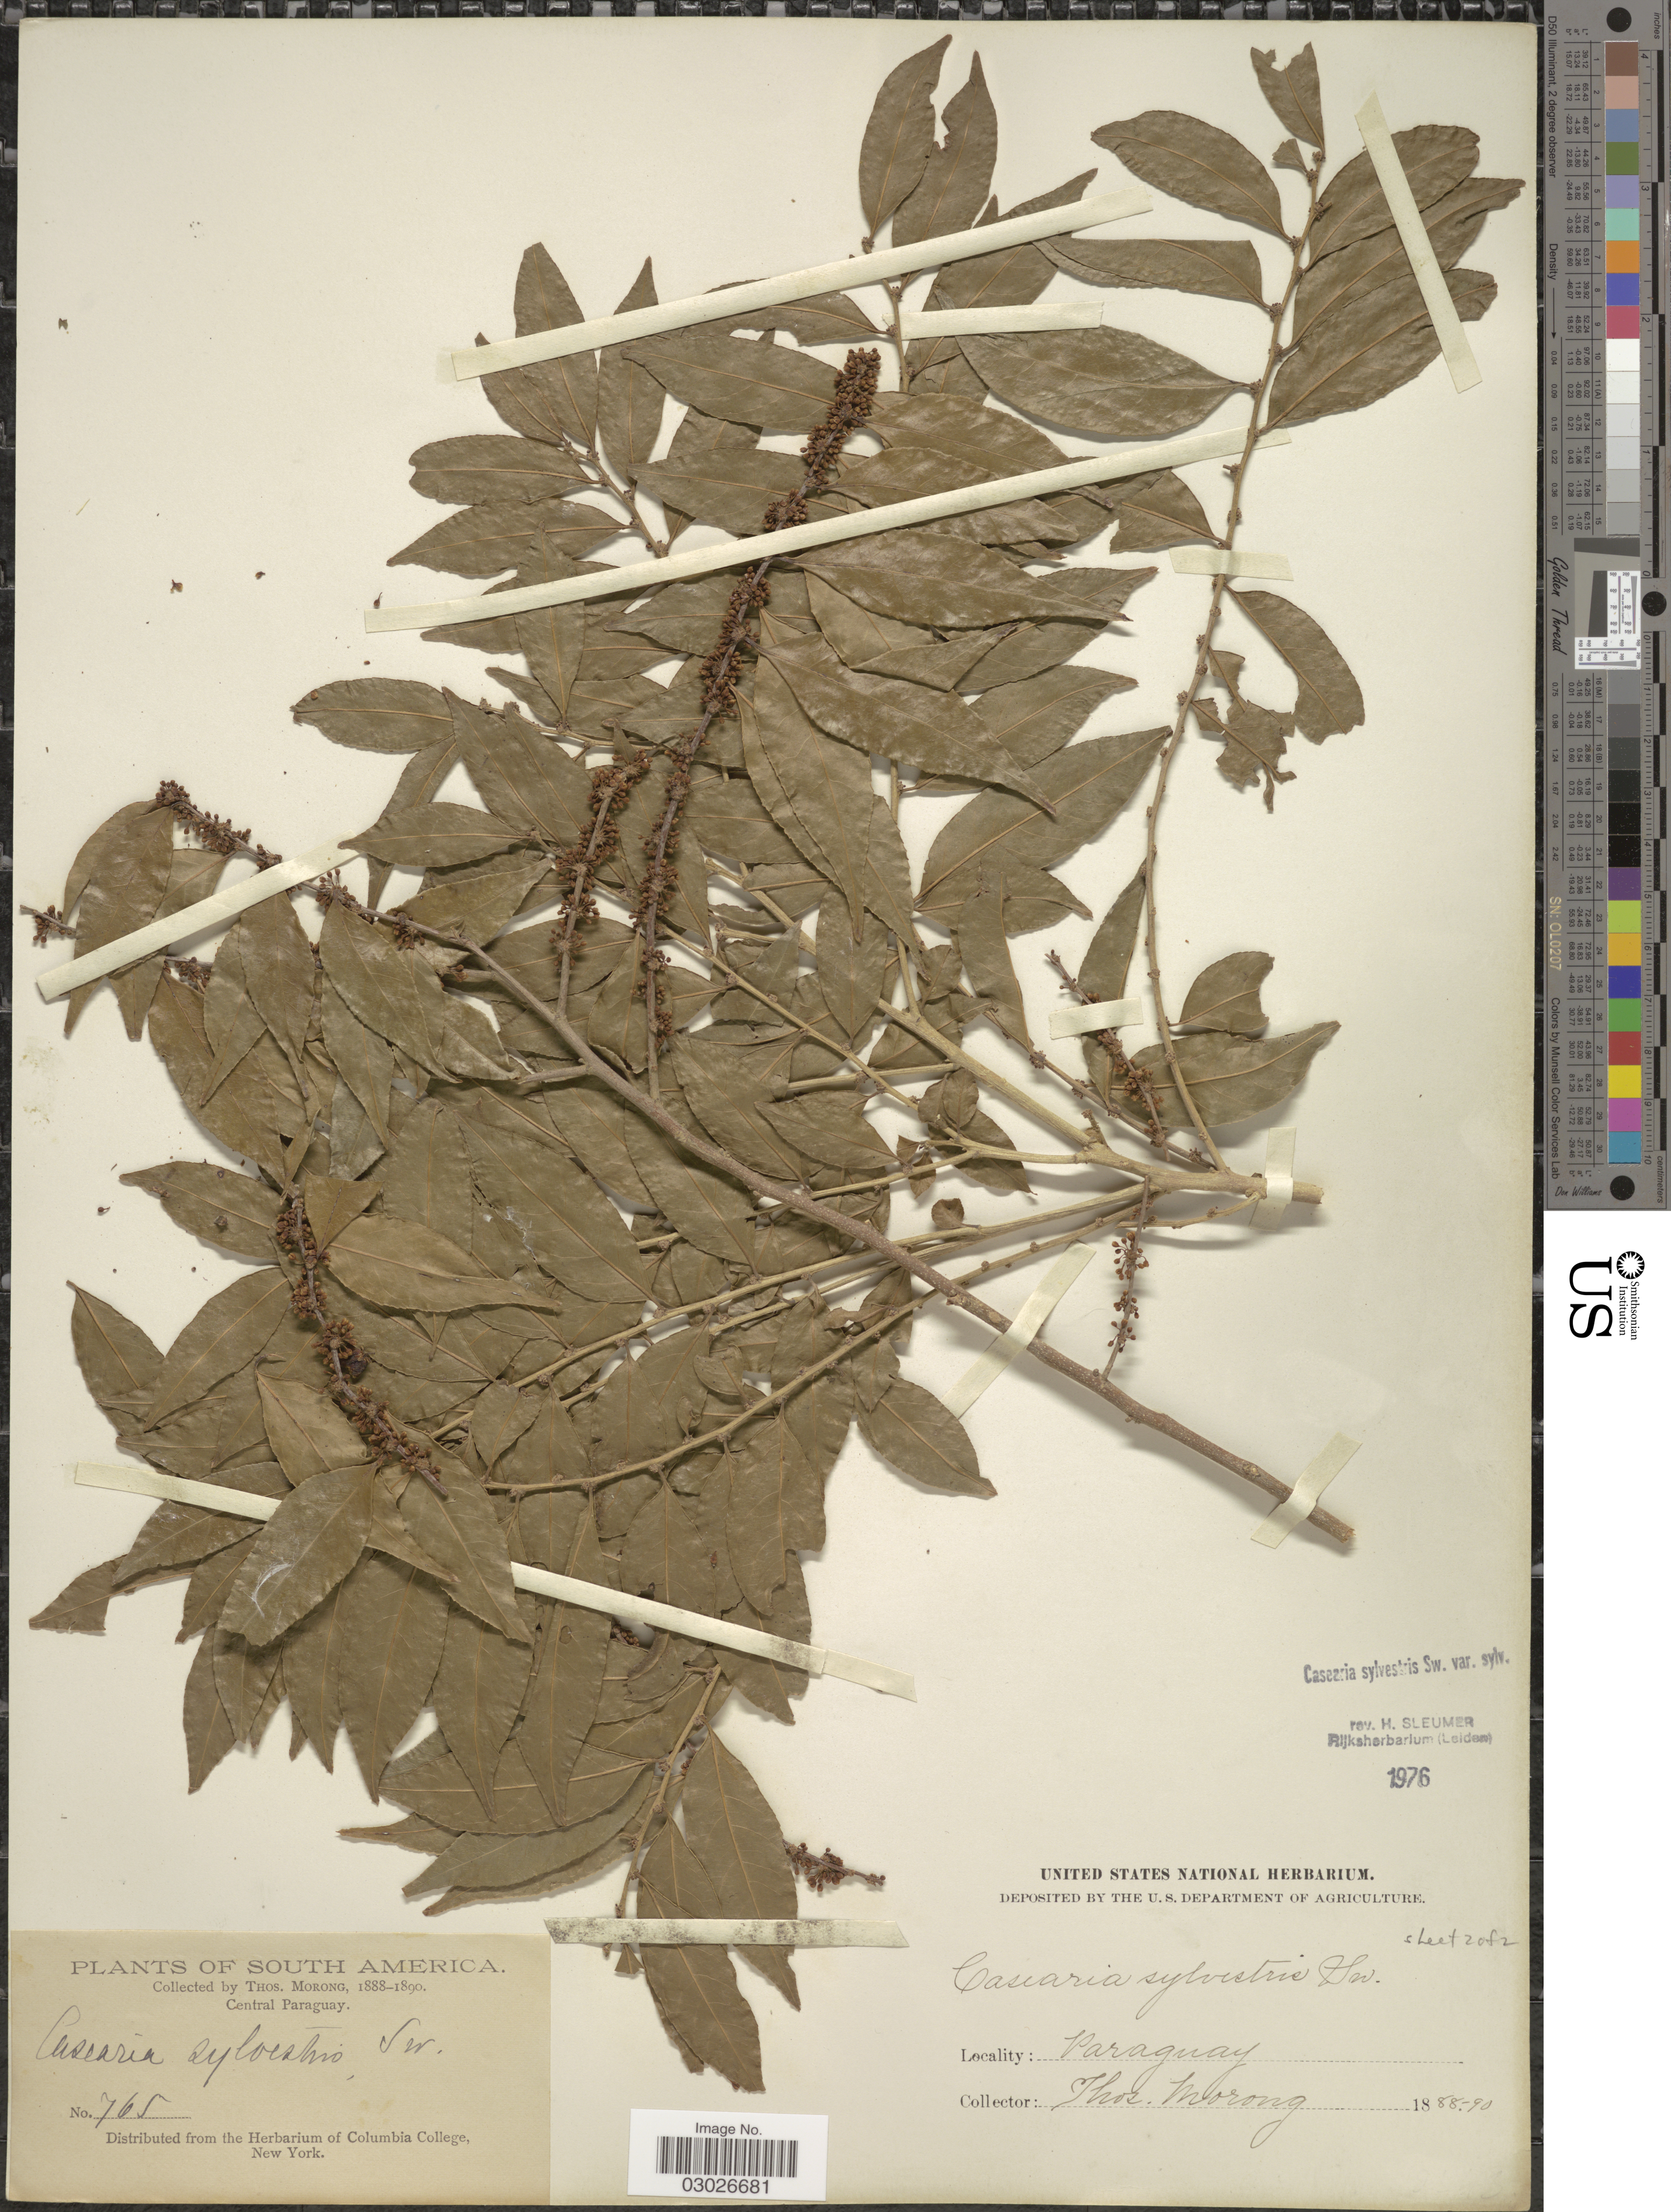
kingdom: Plantae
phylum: Tracheophyta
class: Magnoliopsida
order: Malpighiales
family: Salicaceae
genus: Casearia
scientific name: Casearia sylvestris var. sylvestris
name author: Sw.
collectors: ex herb. T. Morong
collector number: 765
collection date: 1888/1890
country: Paraguay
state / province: Central